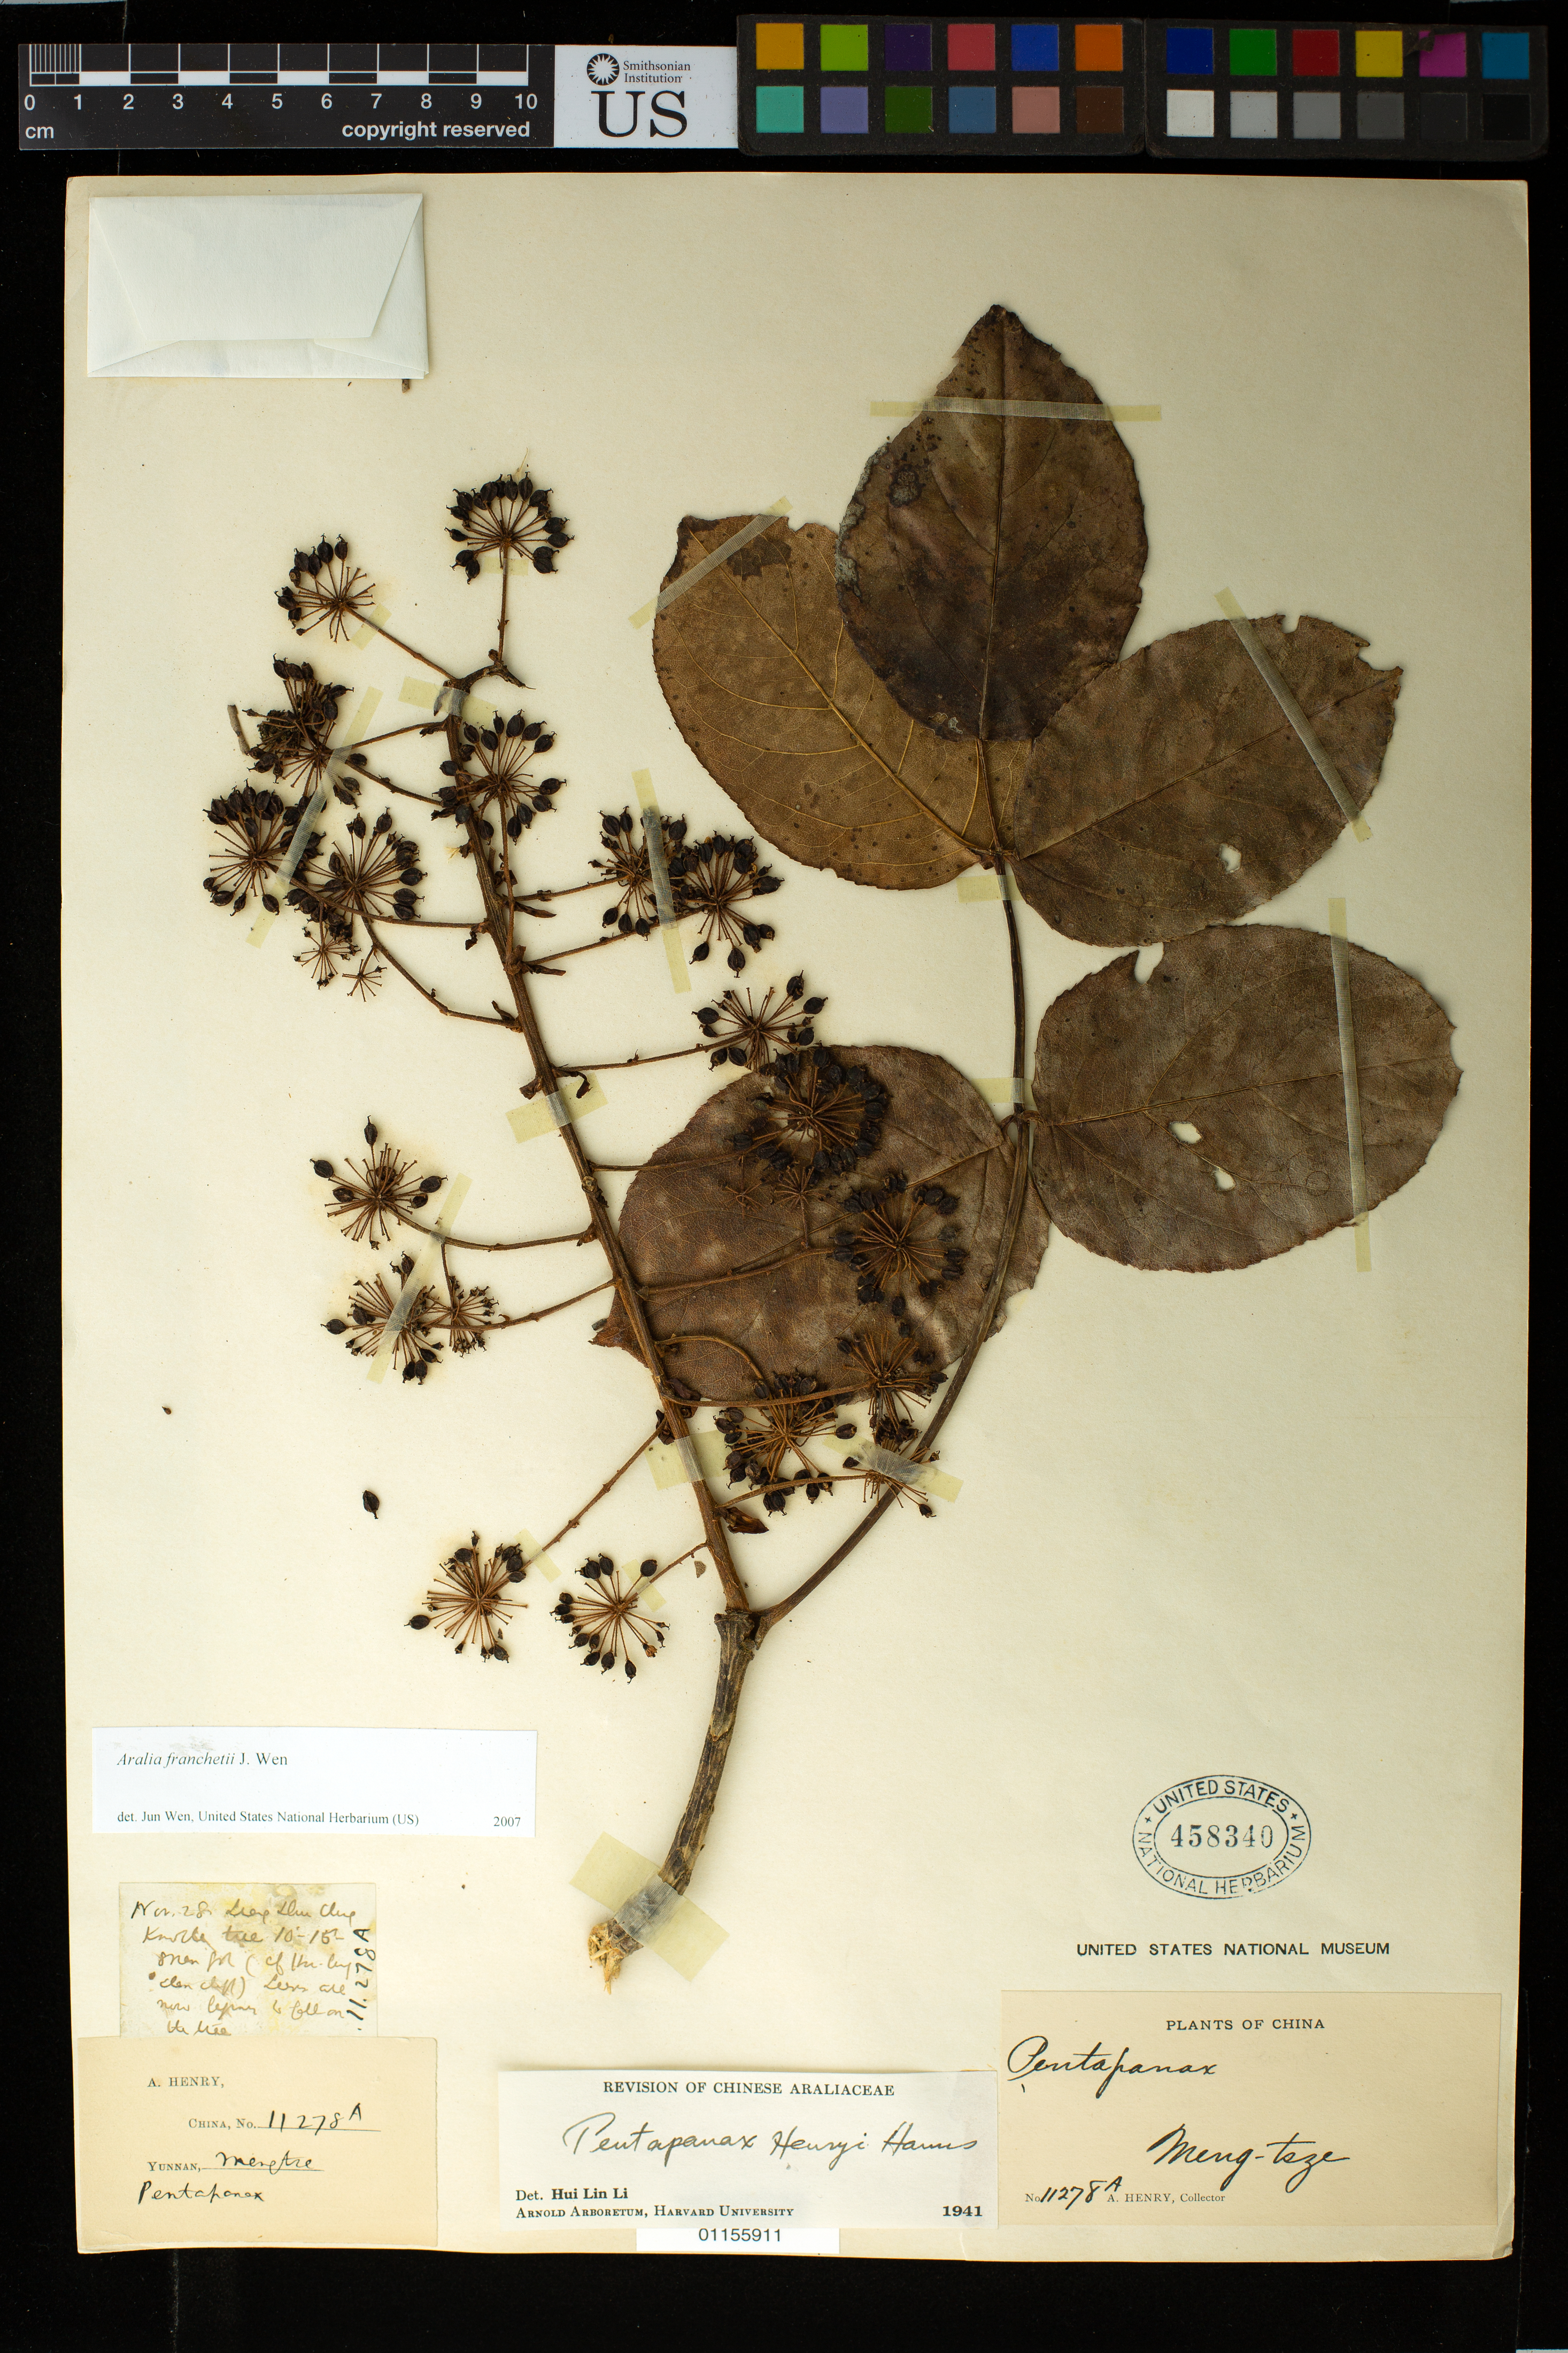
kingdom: Plantae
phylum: Tracheophyta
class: Magnoliopsida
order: Apiales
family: Araliaceae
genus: Aralia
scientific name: Aralia franchetii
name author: J. Wen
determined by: Wen, Jun, (BOT), Smithsonian Institution - National Museum of Natural History (UNITED STATES)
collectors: A. Henry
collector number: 11278 A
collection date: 1885/1888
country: China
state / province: Yunnan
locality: Meng-tsze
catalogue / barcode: US 458340